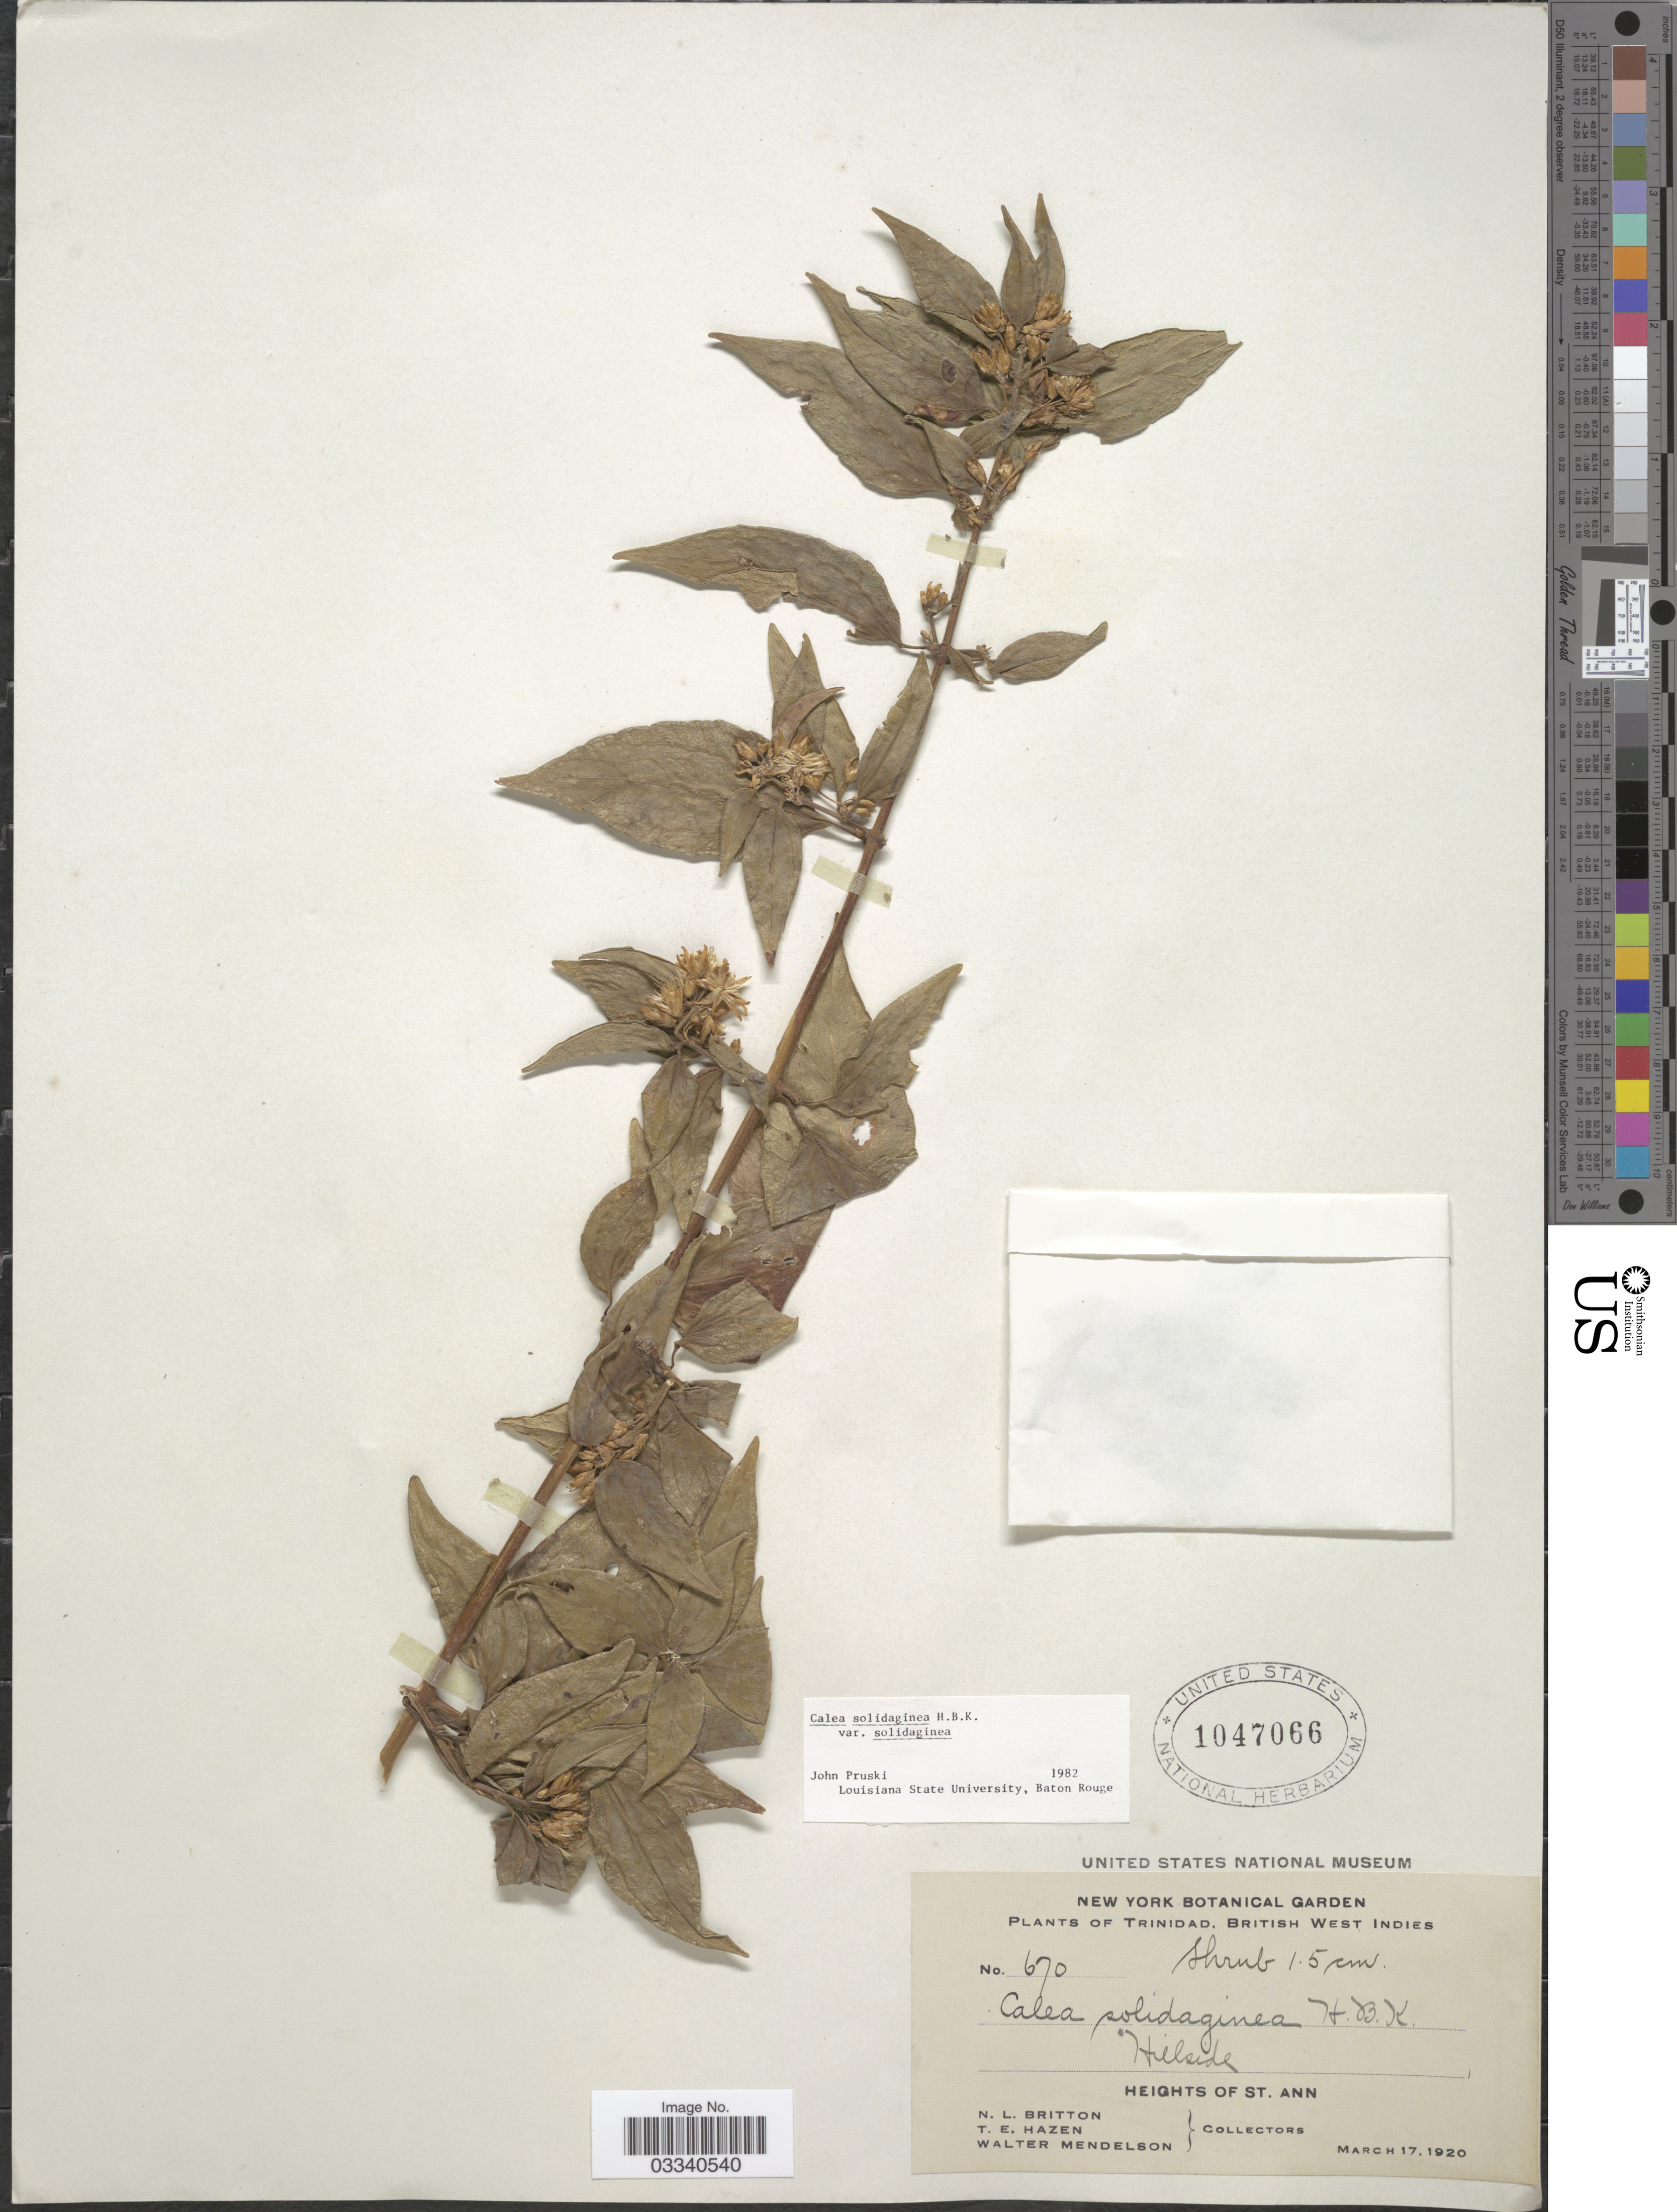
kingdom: Plantae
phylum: Tracheophyta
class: Magnoliopsida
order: Asterales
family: Asteraceae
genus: Calea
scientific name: Calea solidaginea var. solidaginea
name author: Kunth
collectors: N. Britton, T. E. Hazen & W. Mendelson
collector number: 670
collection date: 1920-03-17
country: Trinidad and Tobago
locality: Trinidad, British West Indies. Hillside. Heights of St. Ann.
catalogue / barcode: US 1047066